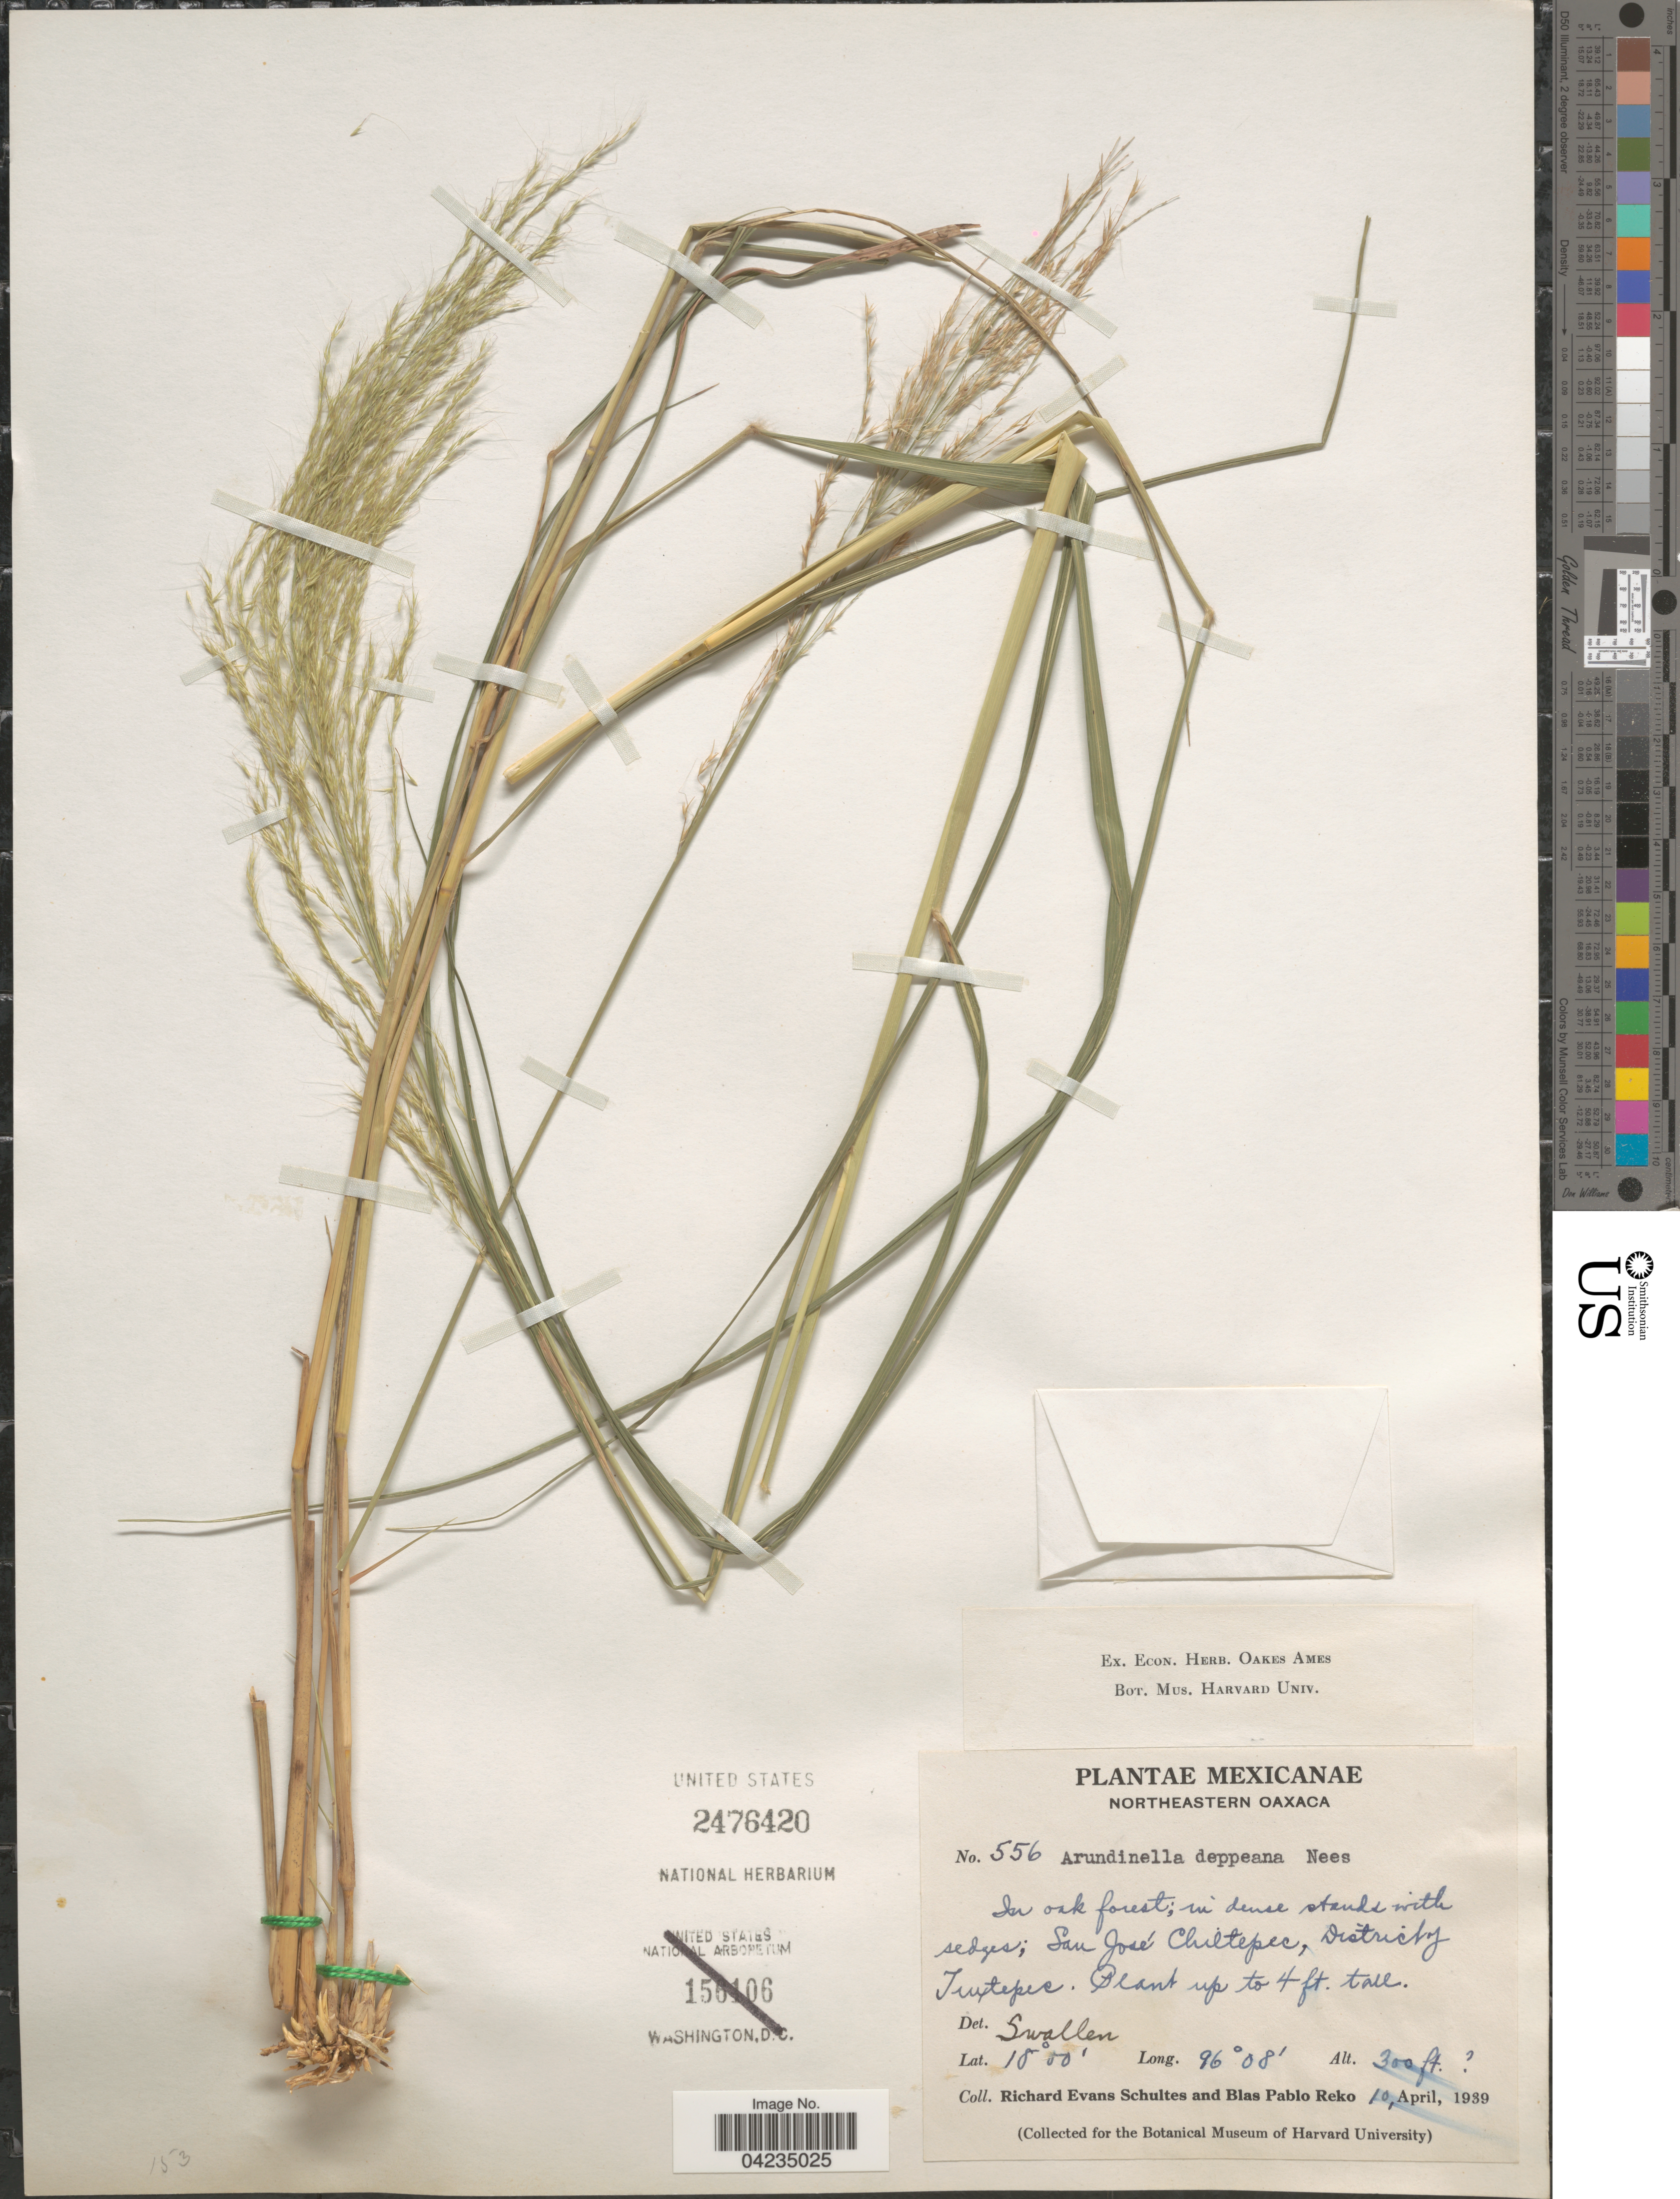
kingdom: Plantae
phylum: Tracheophyta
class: Liliopsida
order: Poales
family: Poaceae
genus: Arundinella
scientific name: Arundinella deppeana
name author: Nees ex Steud.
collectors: R. E. Schultes & B. P. Reko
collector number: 556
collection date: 1939-04-10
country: Mexico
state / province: Oaxaca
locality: Mexicanae. Northeastern Oaxaca. San José Chiltepec, District of Tuxtepec.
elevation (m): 91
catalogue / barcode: US 2476420